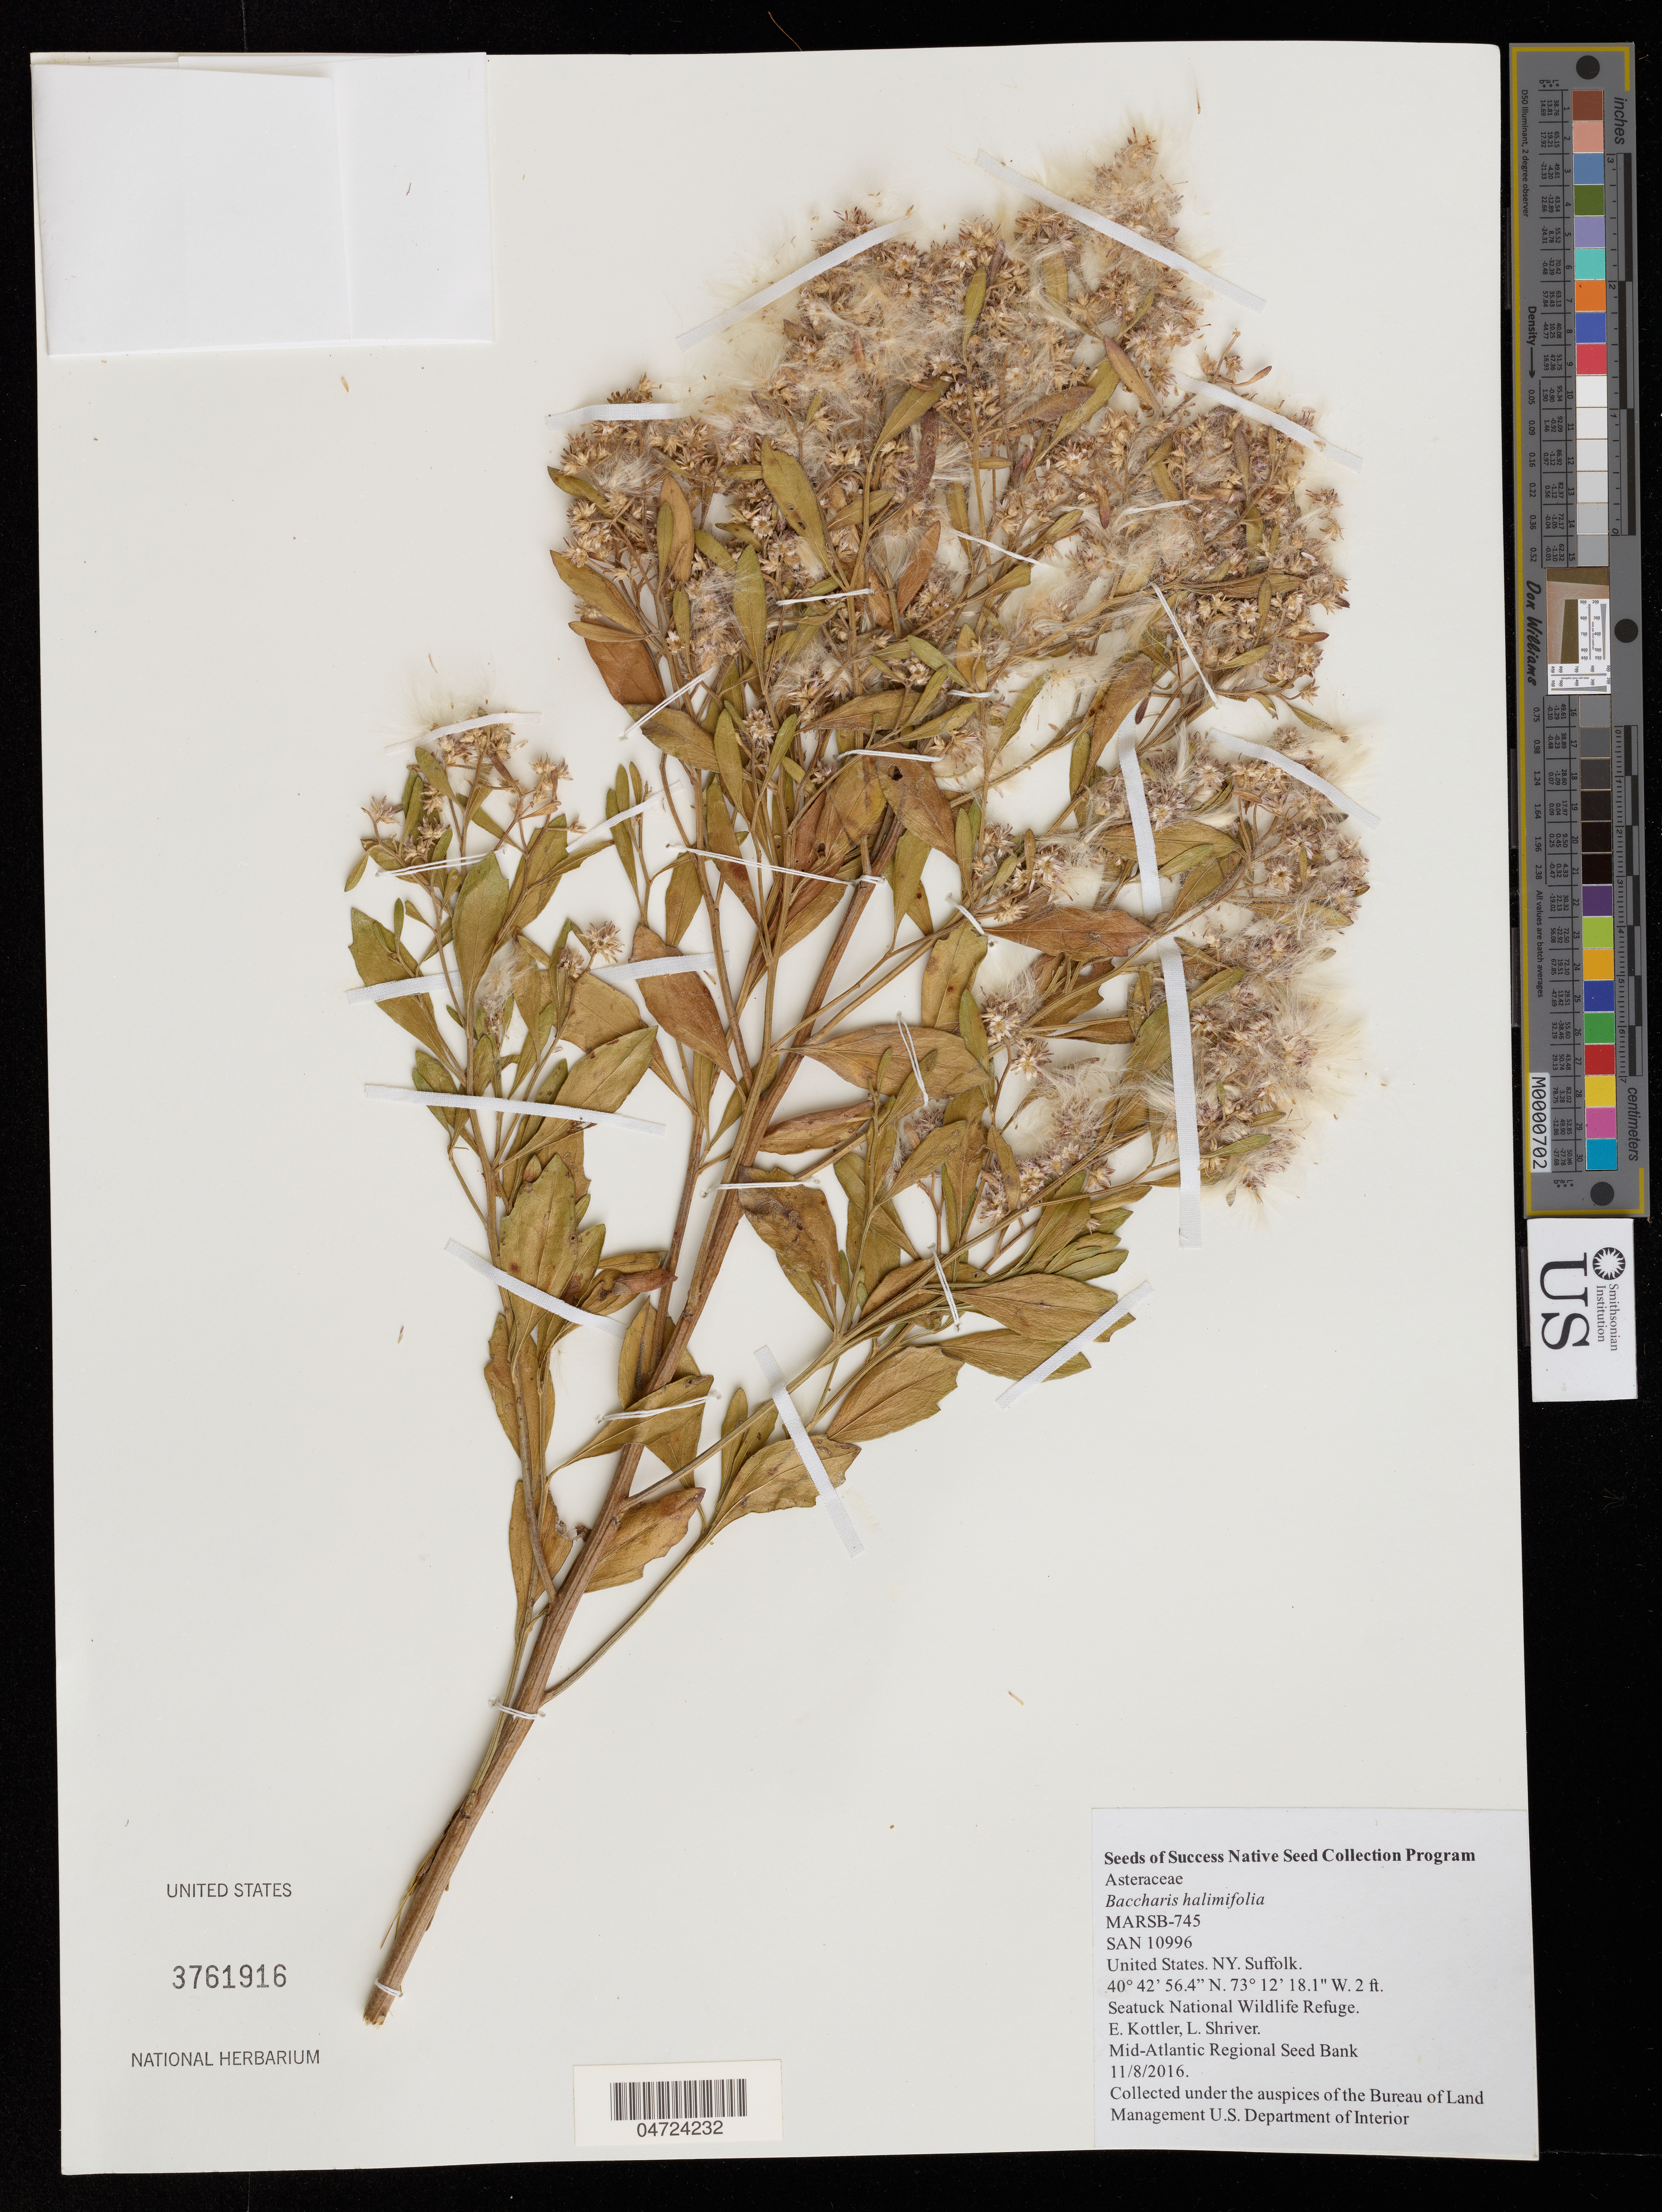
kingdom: Plantae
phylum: Tracheophyta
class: Magnoliopsida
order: Asterales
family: Asteraceae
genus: Baccharis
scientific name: Baccharis halimifolia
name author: L.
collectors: E. Kottler & L. Shriver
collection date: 2016-11-08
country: United States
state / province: New York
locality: Suffolk. Seatuck National Wildlife Refuge.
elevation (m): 1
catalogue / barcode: US 3761916